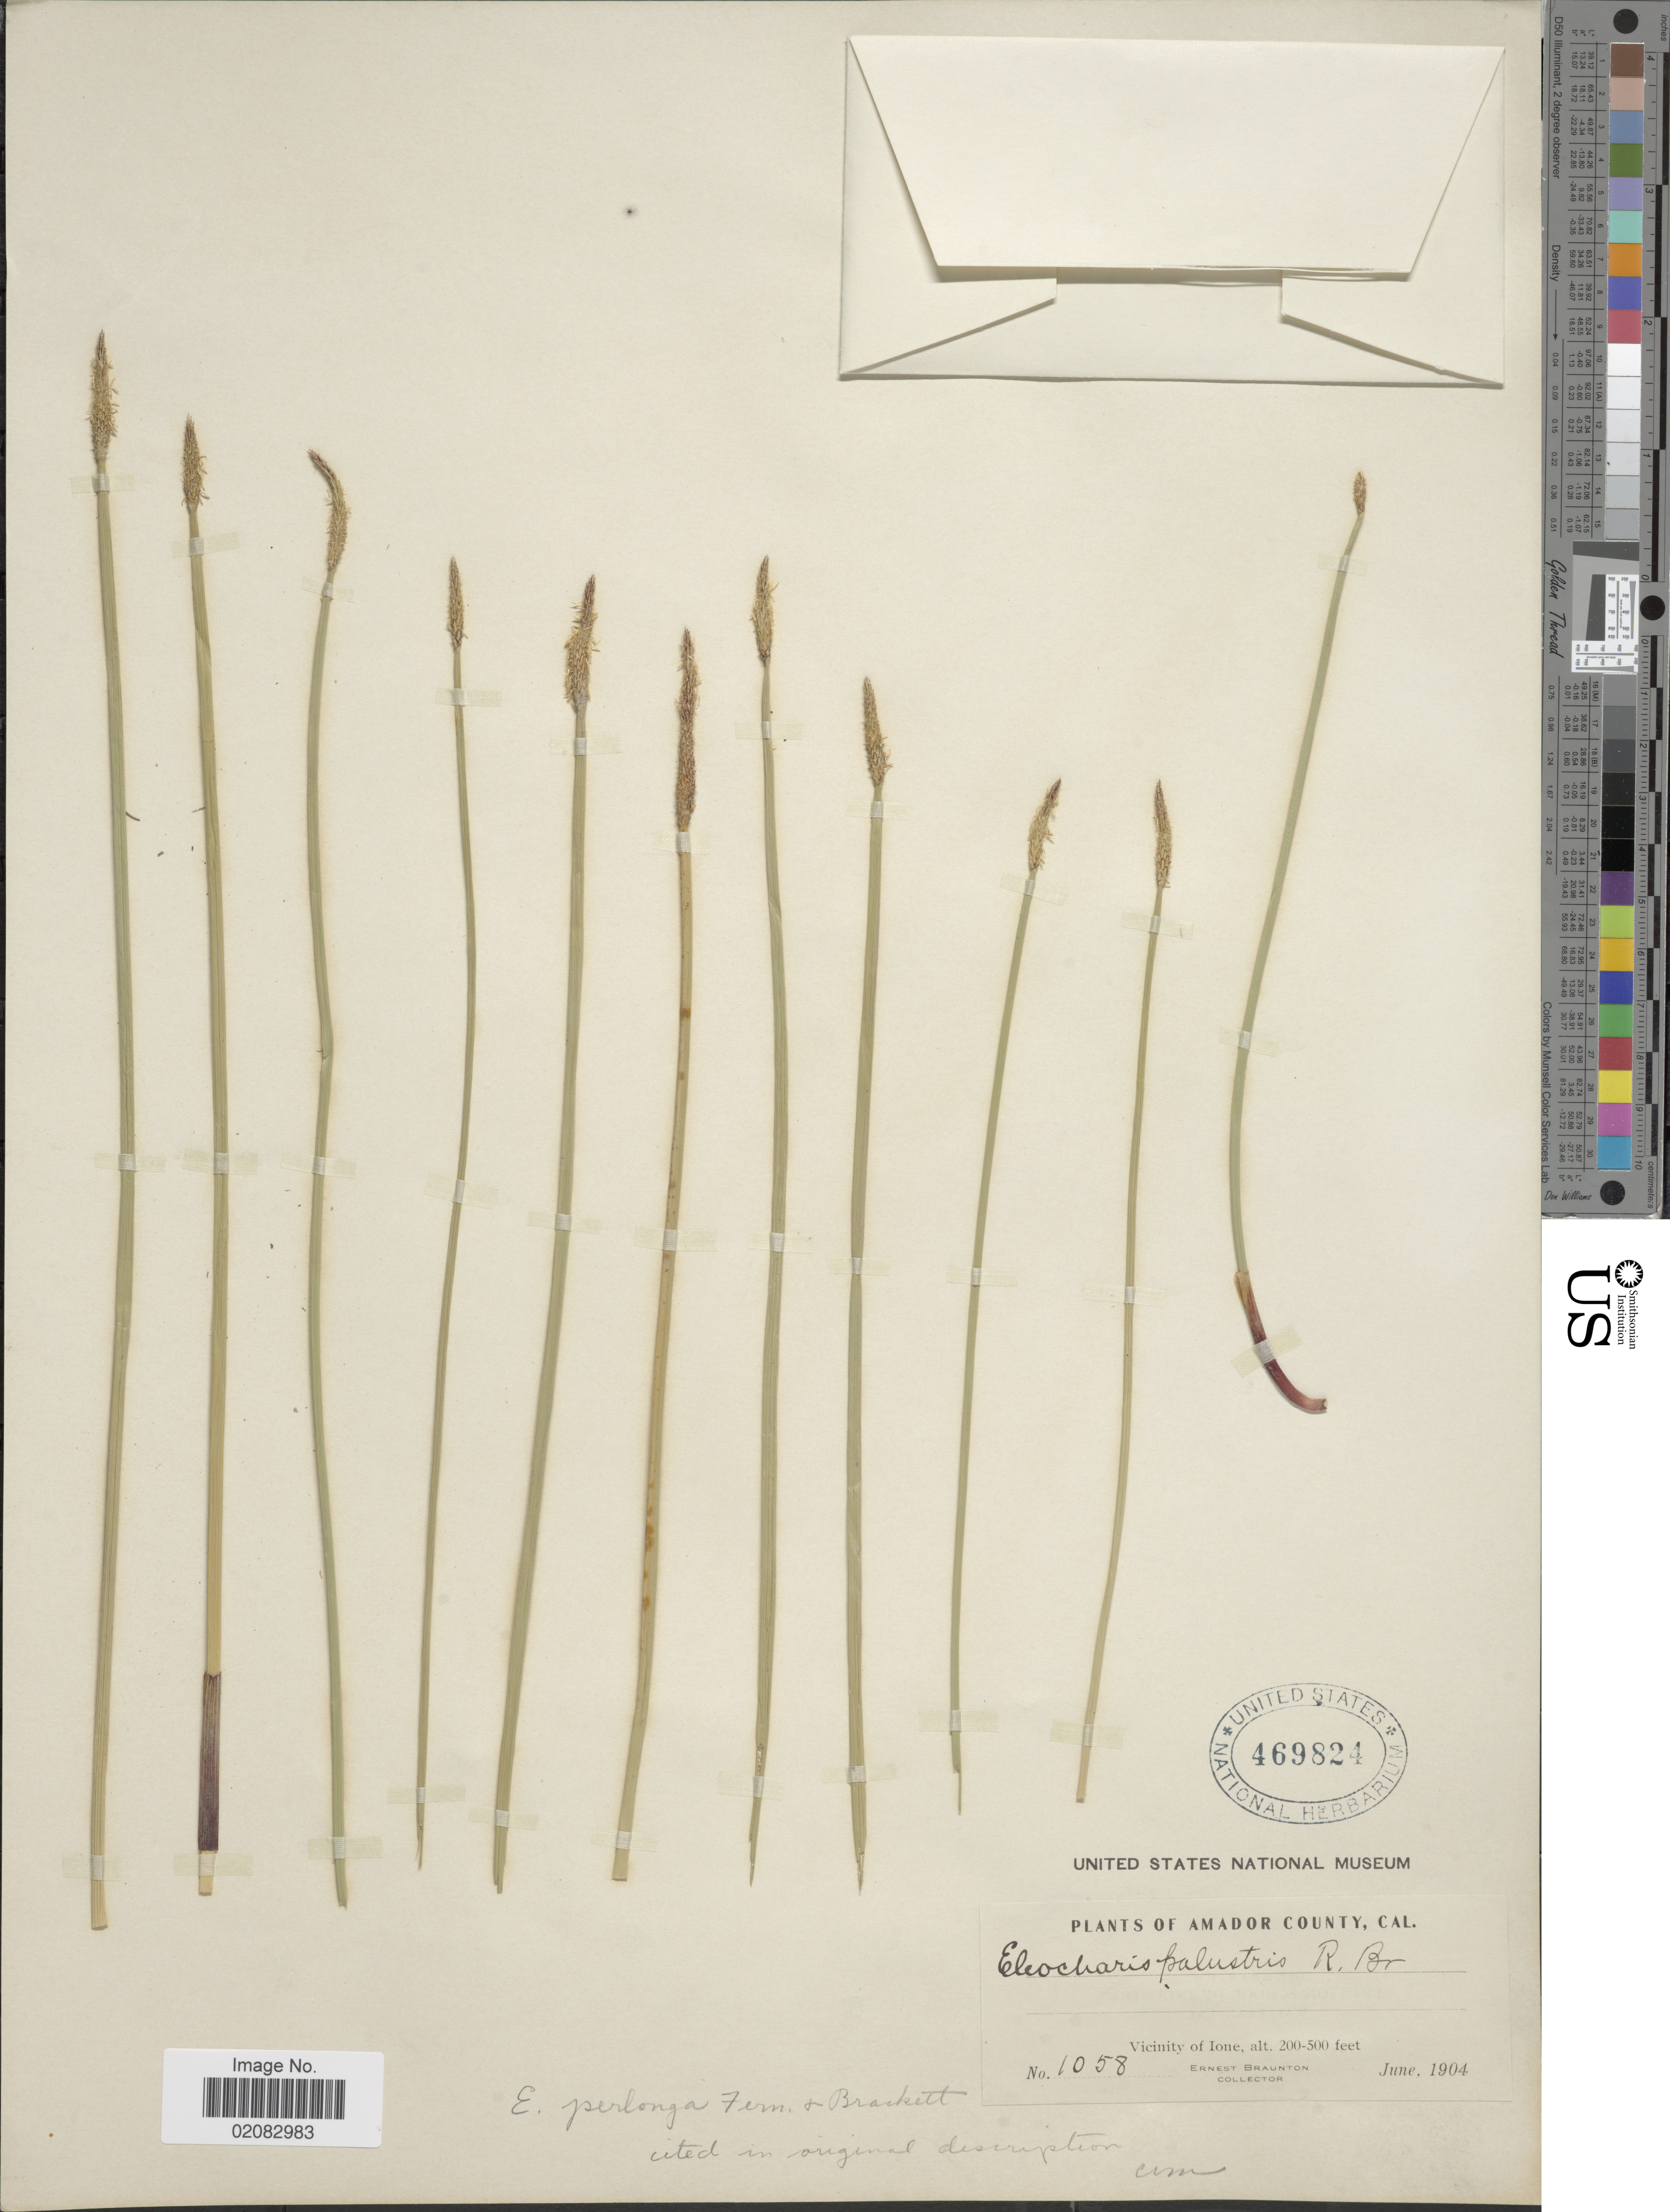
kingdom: Plantae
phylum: Tracheophyta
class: Liliopsida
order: Poales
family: Cyperaceae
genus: Eleocharis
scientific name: Eleocharis macrostachya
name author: Britton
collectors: E. Braunton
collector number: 1058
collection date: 1904-06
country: United States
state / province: California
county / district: Amador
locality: Amador County, Vicinity of Ione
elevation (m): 61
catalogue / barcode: US 469824